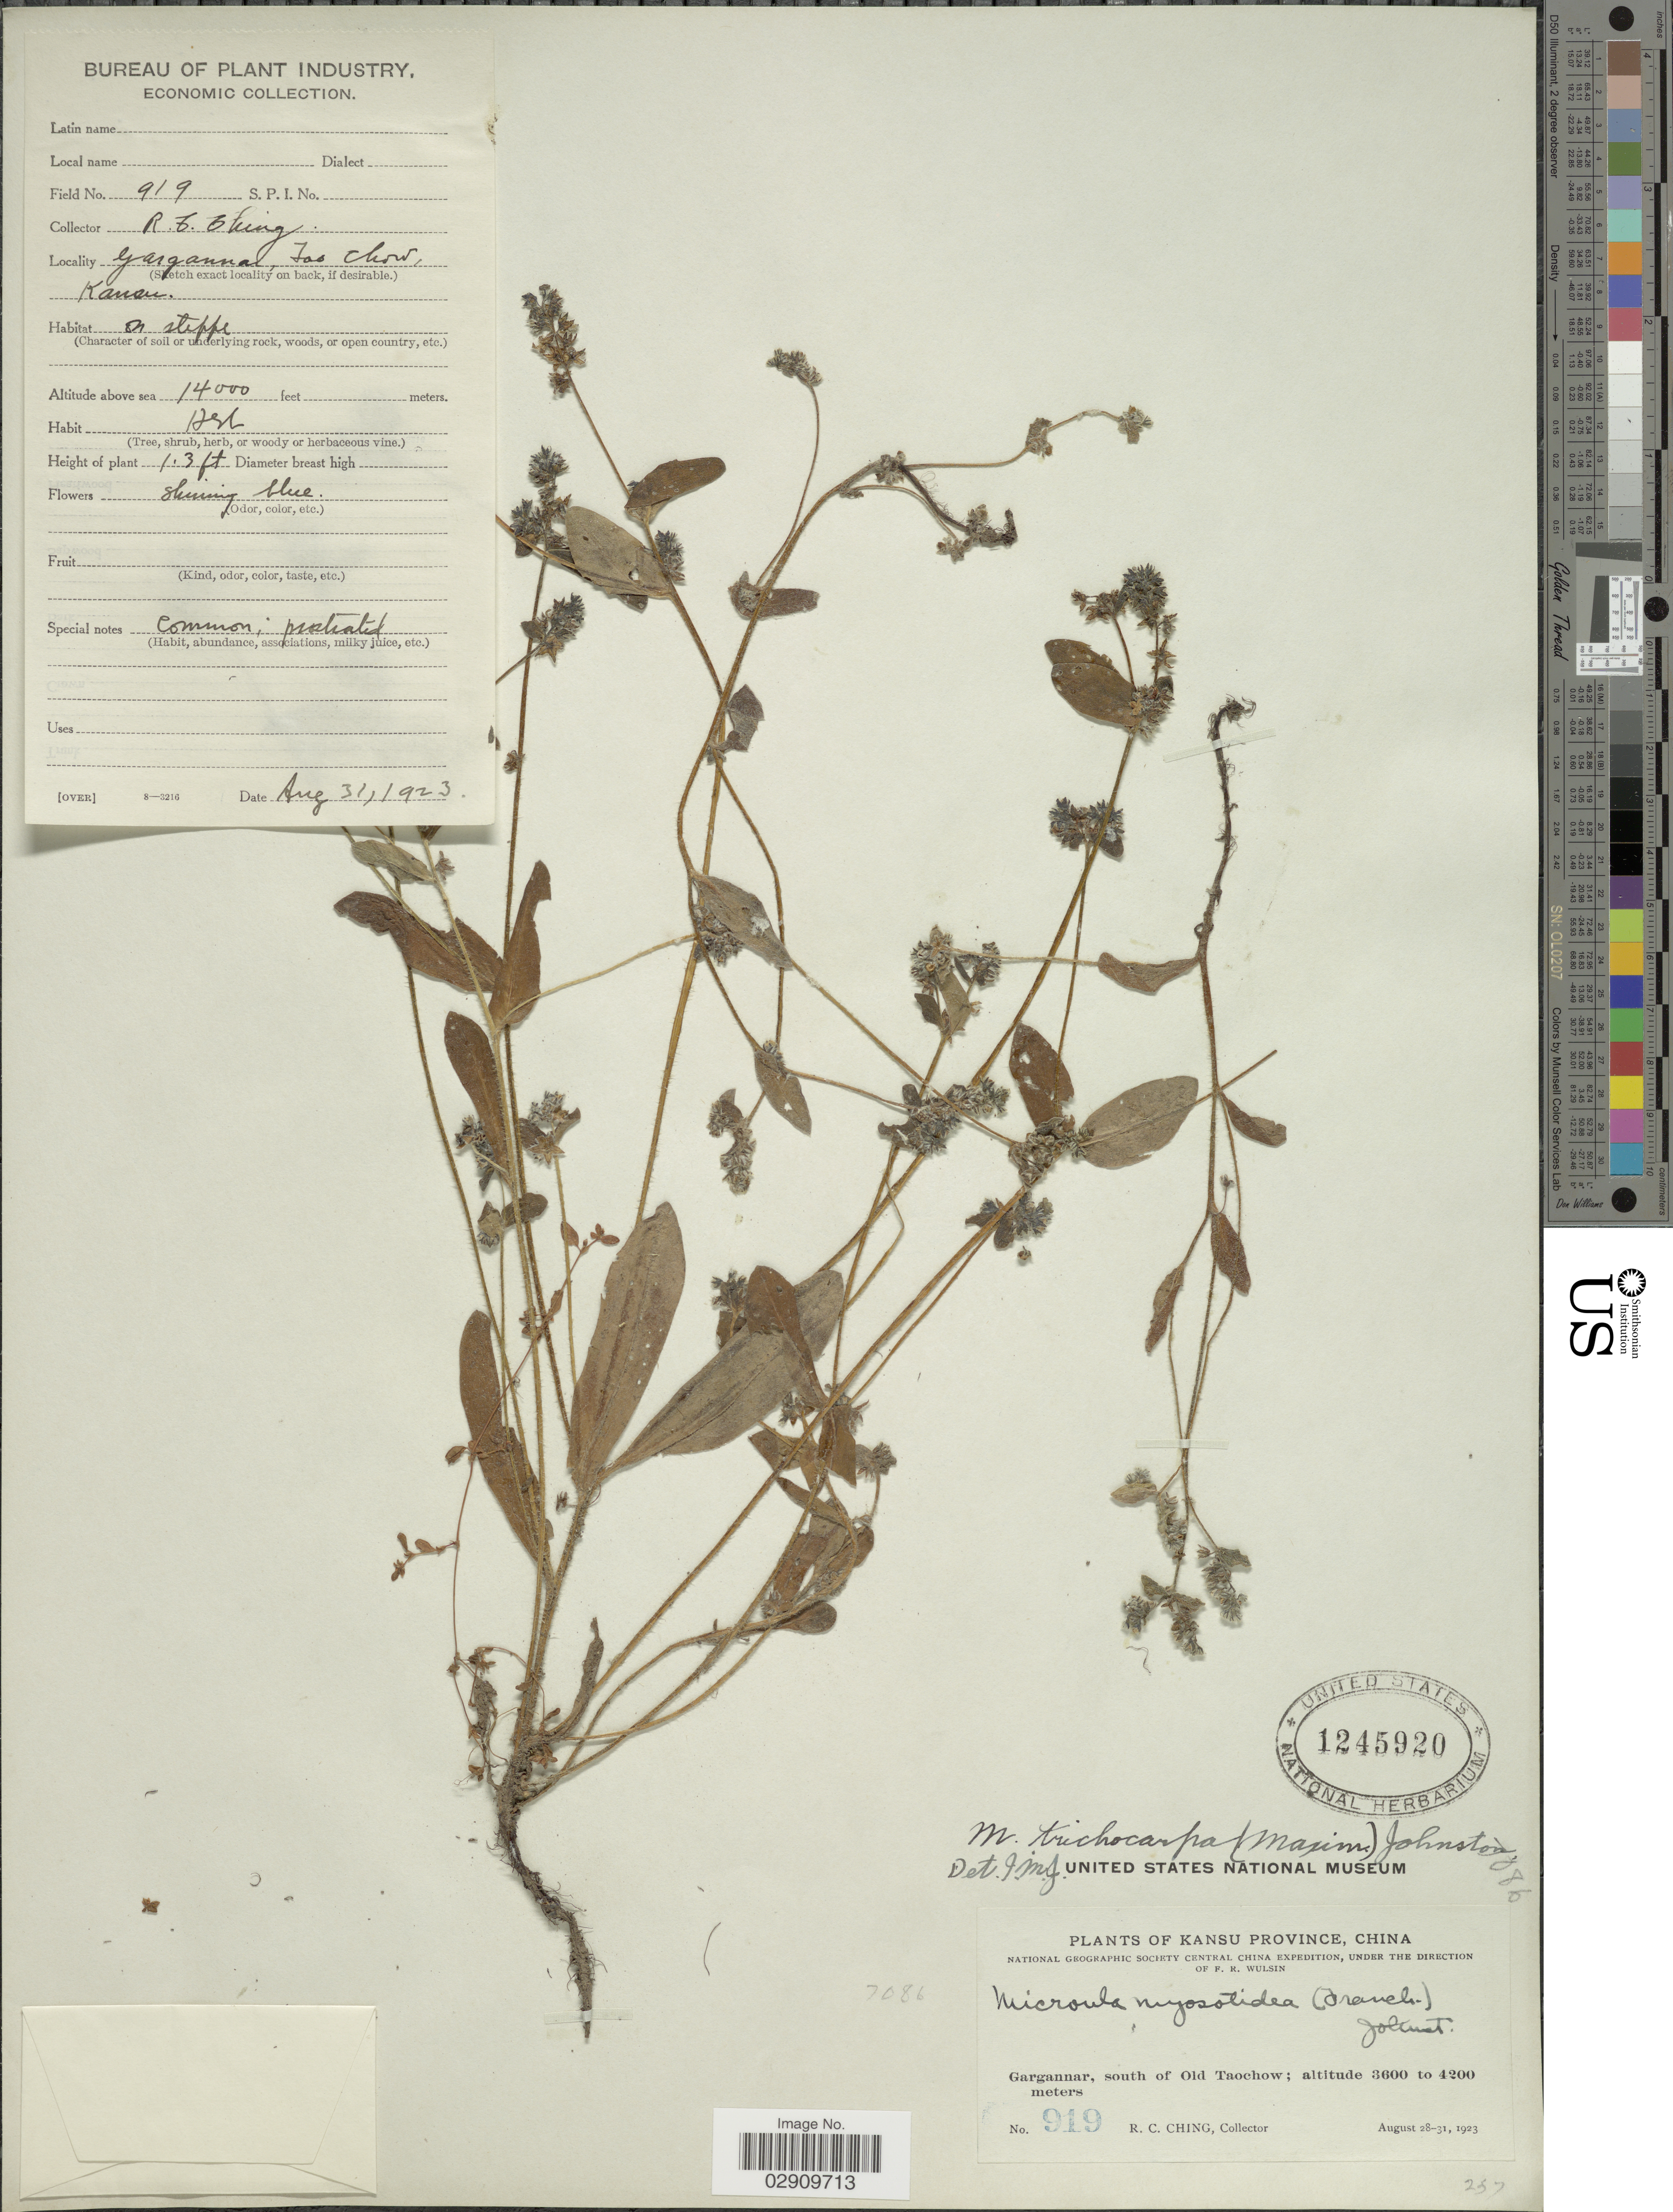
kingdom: Plantae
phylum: Tracheophyta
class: Magnoliopsida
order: Boraginales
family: Boraginaceae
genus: Microula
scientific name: Microula trichocarpa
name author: (Maxim.) I.M. Johnst.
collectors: R. C. Ching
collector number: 919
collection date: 1923-08-31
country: China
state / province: Gansu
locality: Kansu Province, Gargannar, south of Old Taochow.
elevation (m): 4267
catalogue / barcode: US 1245920